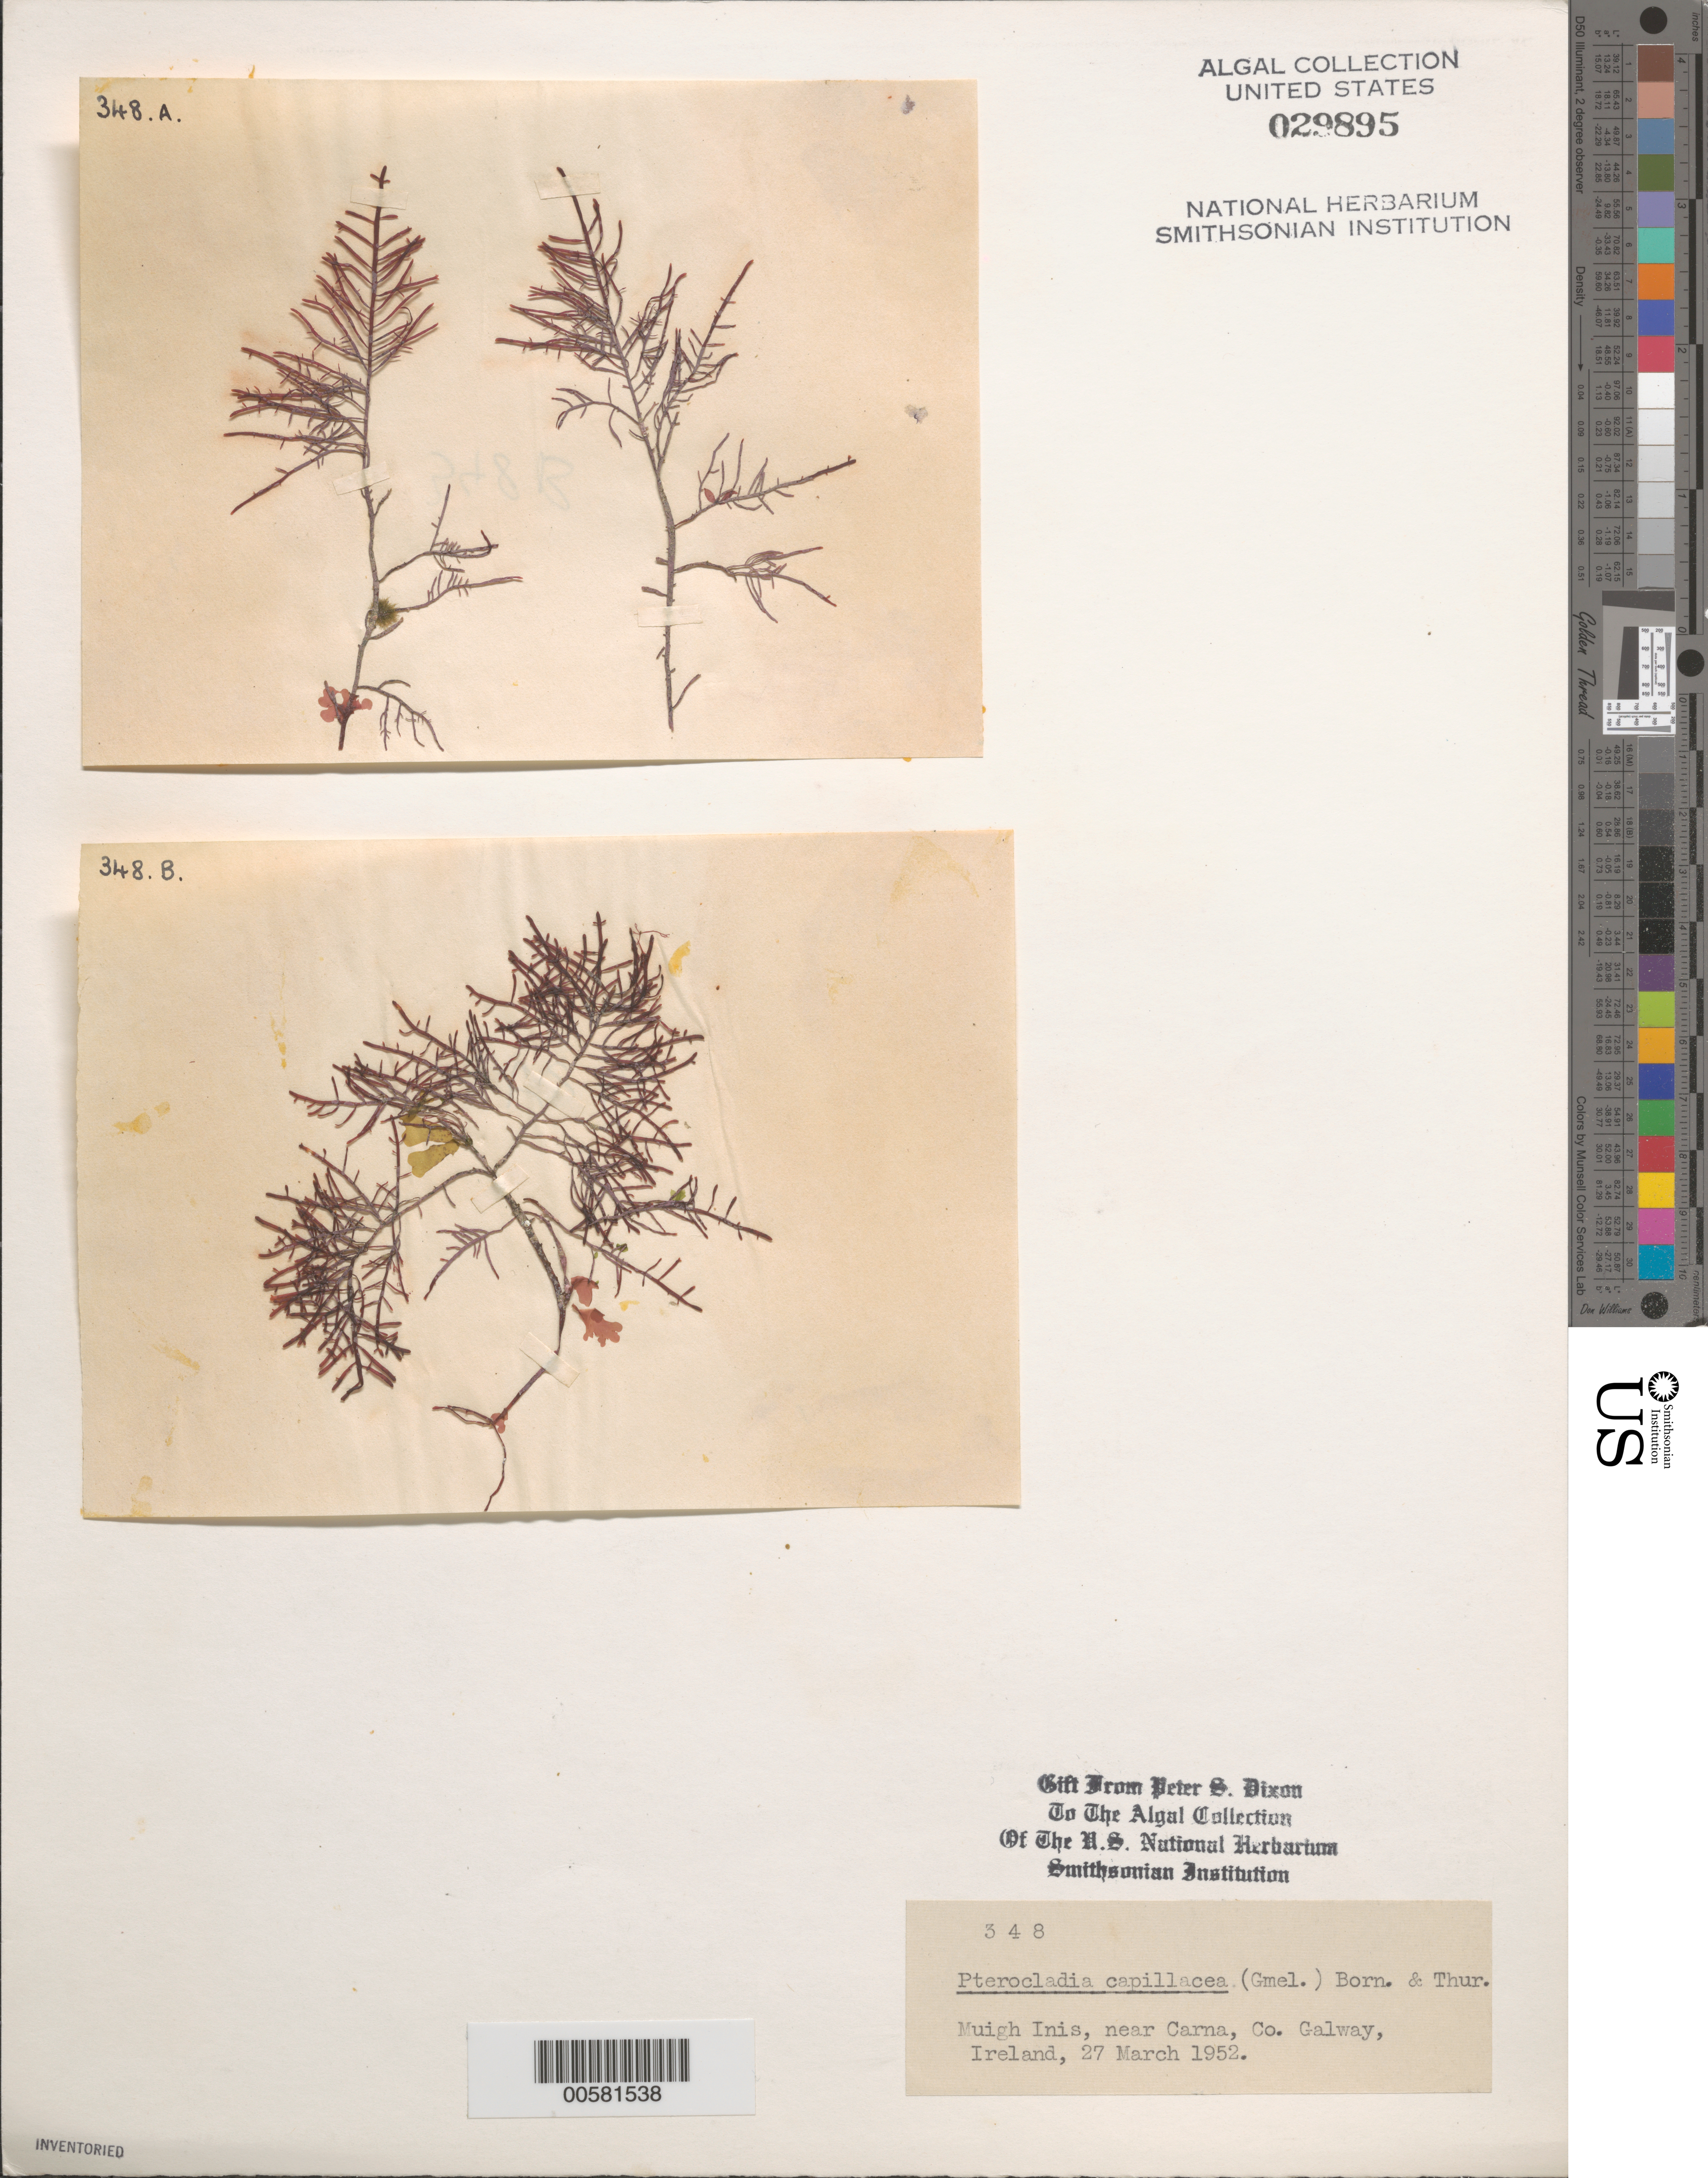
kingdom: Plantae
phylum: Rhodophyta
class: Florideophyceae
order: Gelidiales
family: Pterocladiaceae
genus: Pterocladiella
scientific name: Pterocladiella capillacea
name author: (S.G. Gmel.) Santelices & Hommers.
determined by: Algae name updating Project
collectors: P. S. Dixon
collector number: PSD 348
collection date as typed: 27 Mar 1952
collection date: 1952-03-27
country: Ireland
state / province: Connaught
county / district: Galway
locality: Muigh Inis, near Carna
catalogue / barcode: US 29895